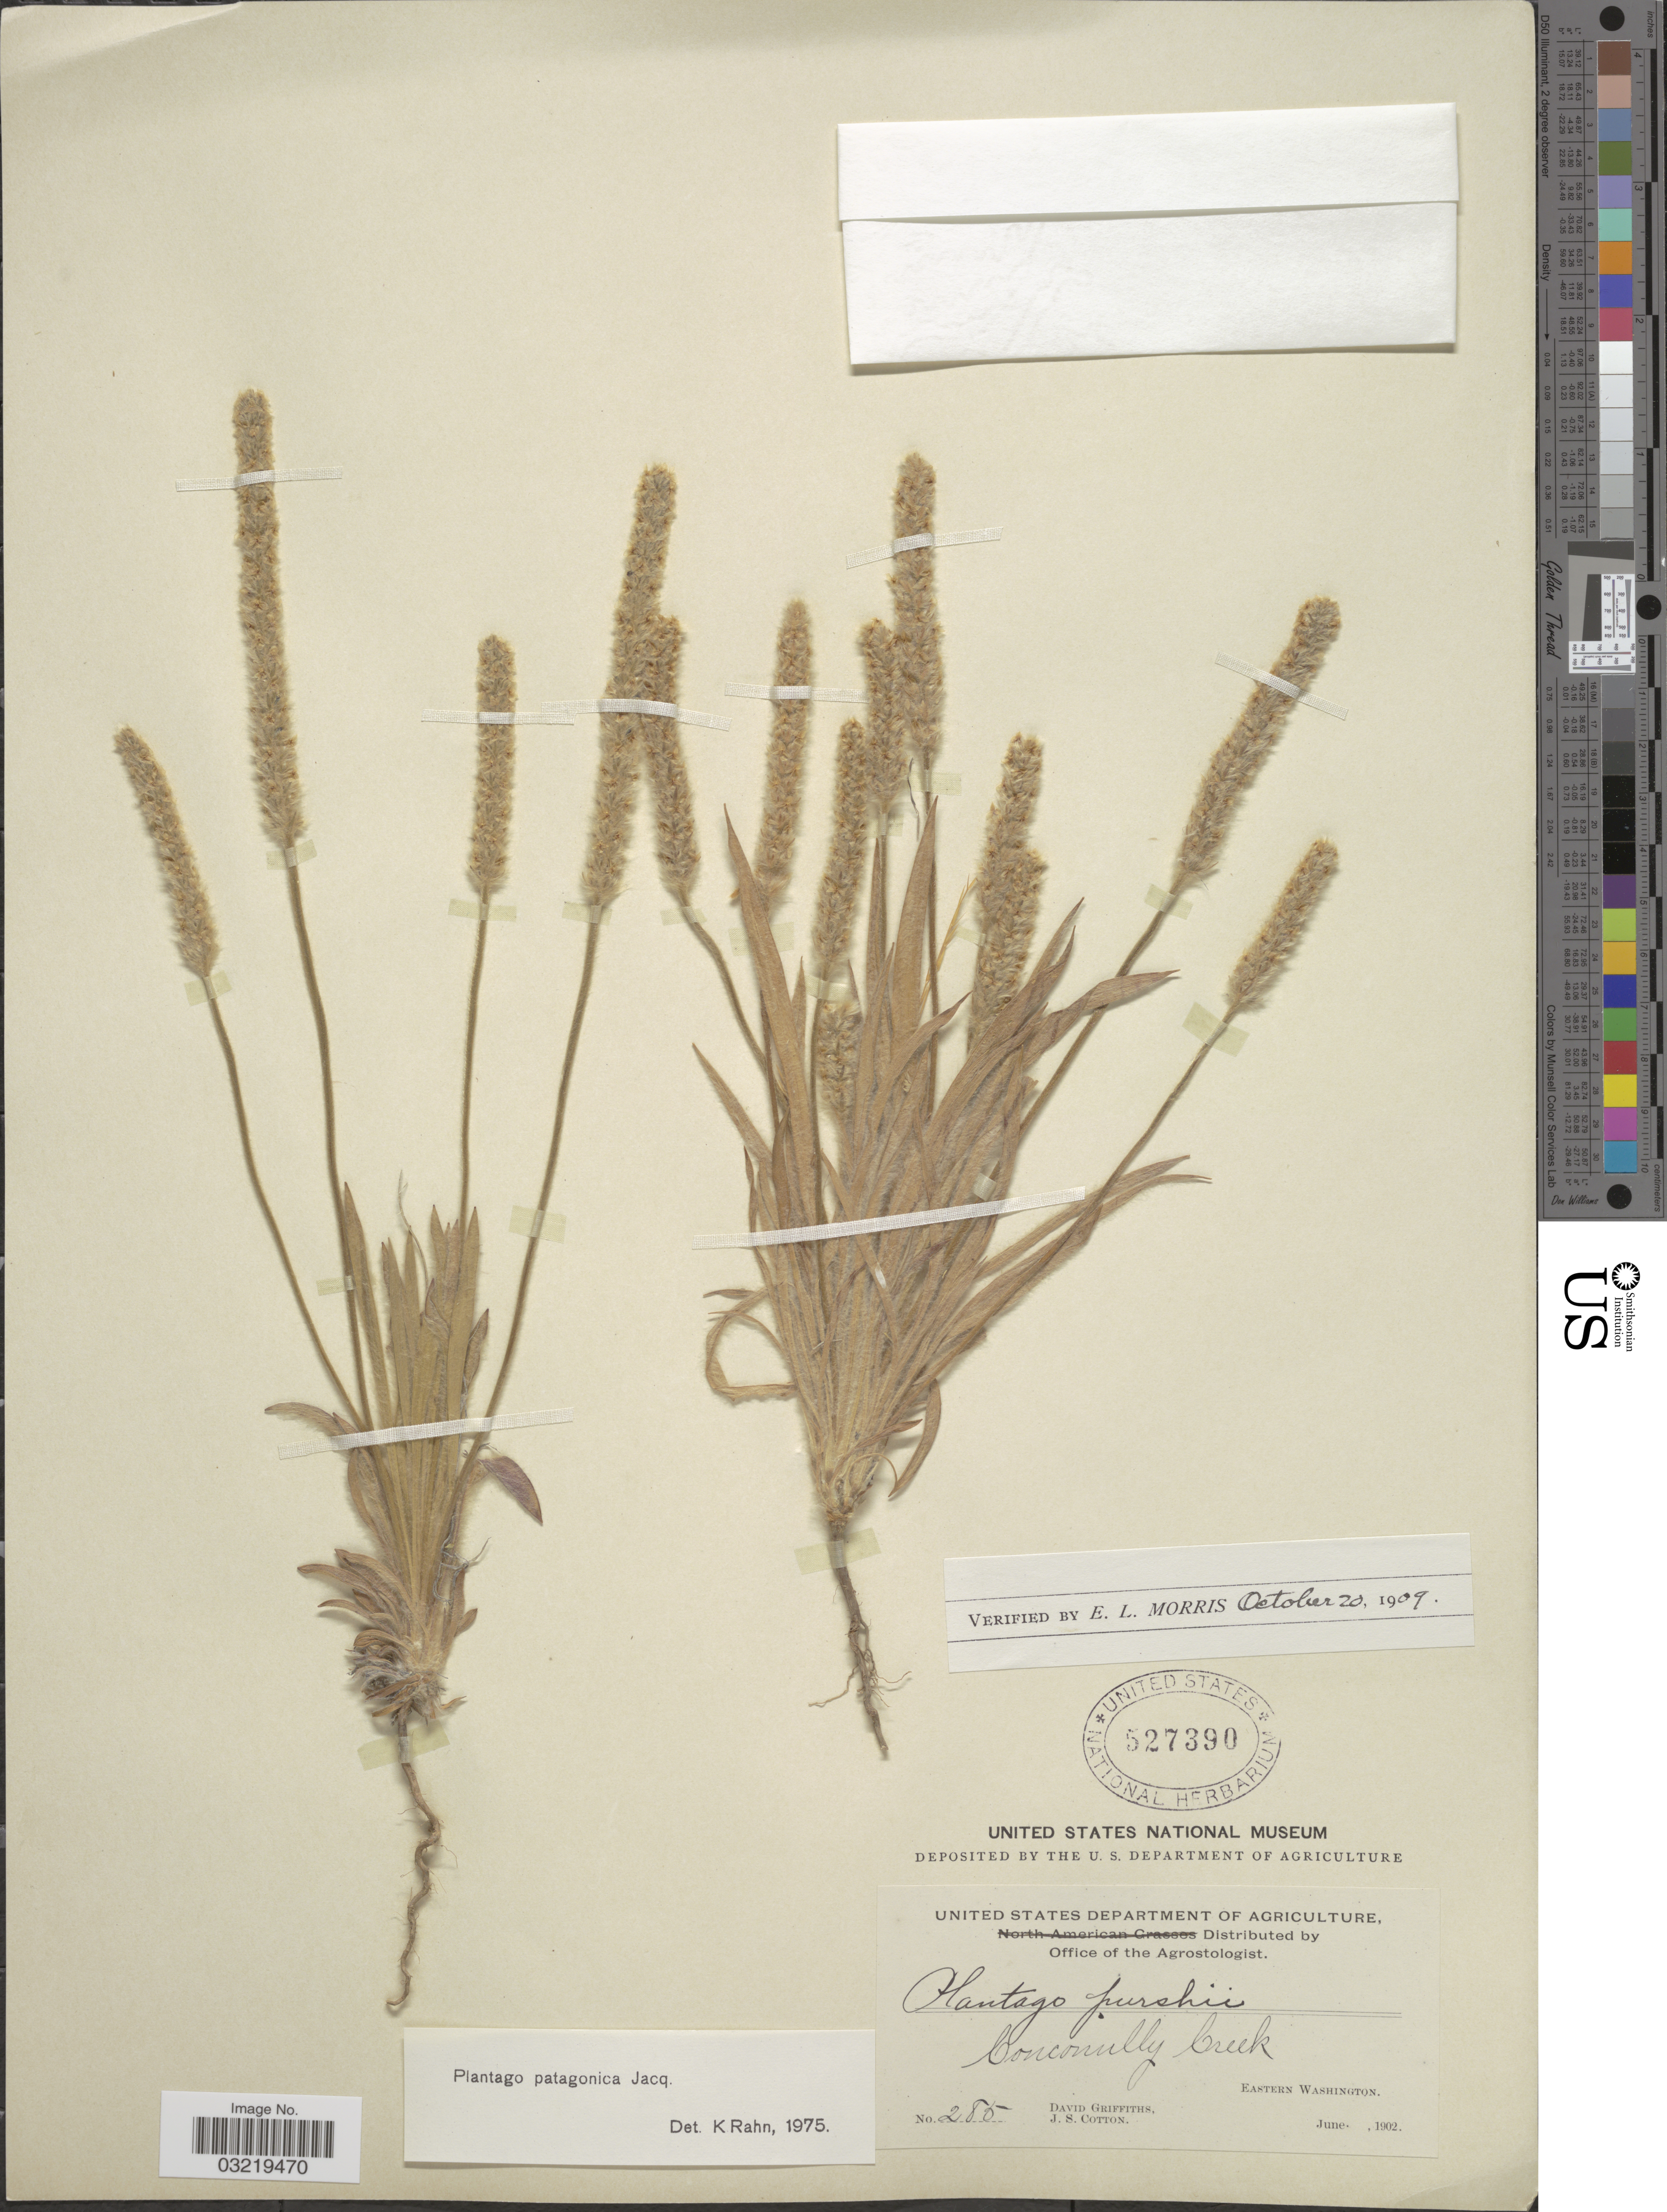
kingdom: Plantae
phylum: Tracheophyta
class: Magnoliopsida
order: Lamiales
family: Plantaginaceae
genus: Plantago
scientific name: Plantago patagonica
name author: Jacq.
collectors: D. Griffiths & J. S. Cotton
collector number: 285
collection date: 1902-06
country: United States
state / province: Washington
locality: Conconully Creek. Eastern Washington.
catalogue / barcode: US 527390